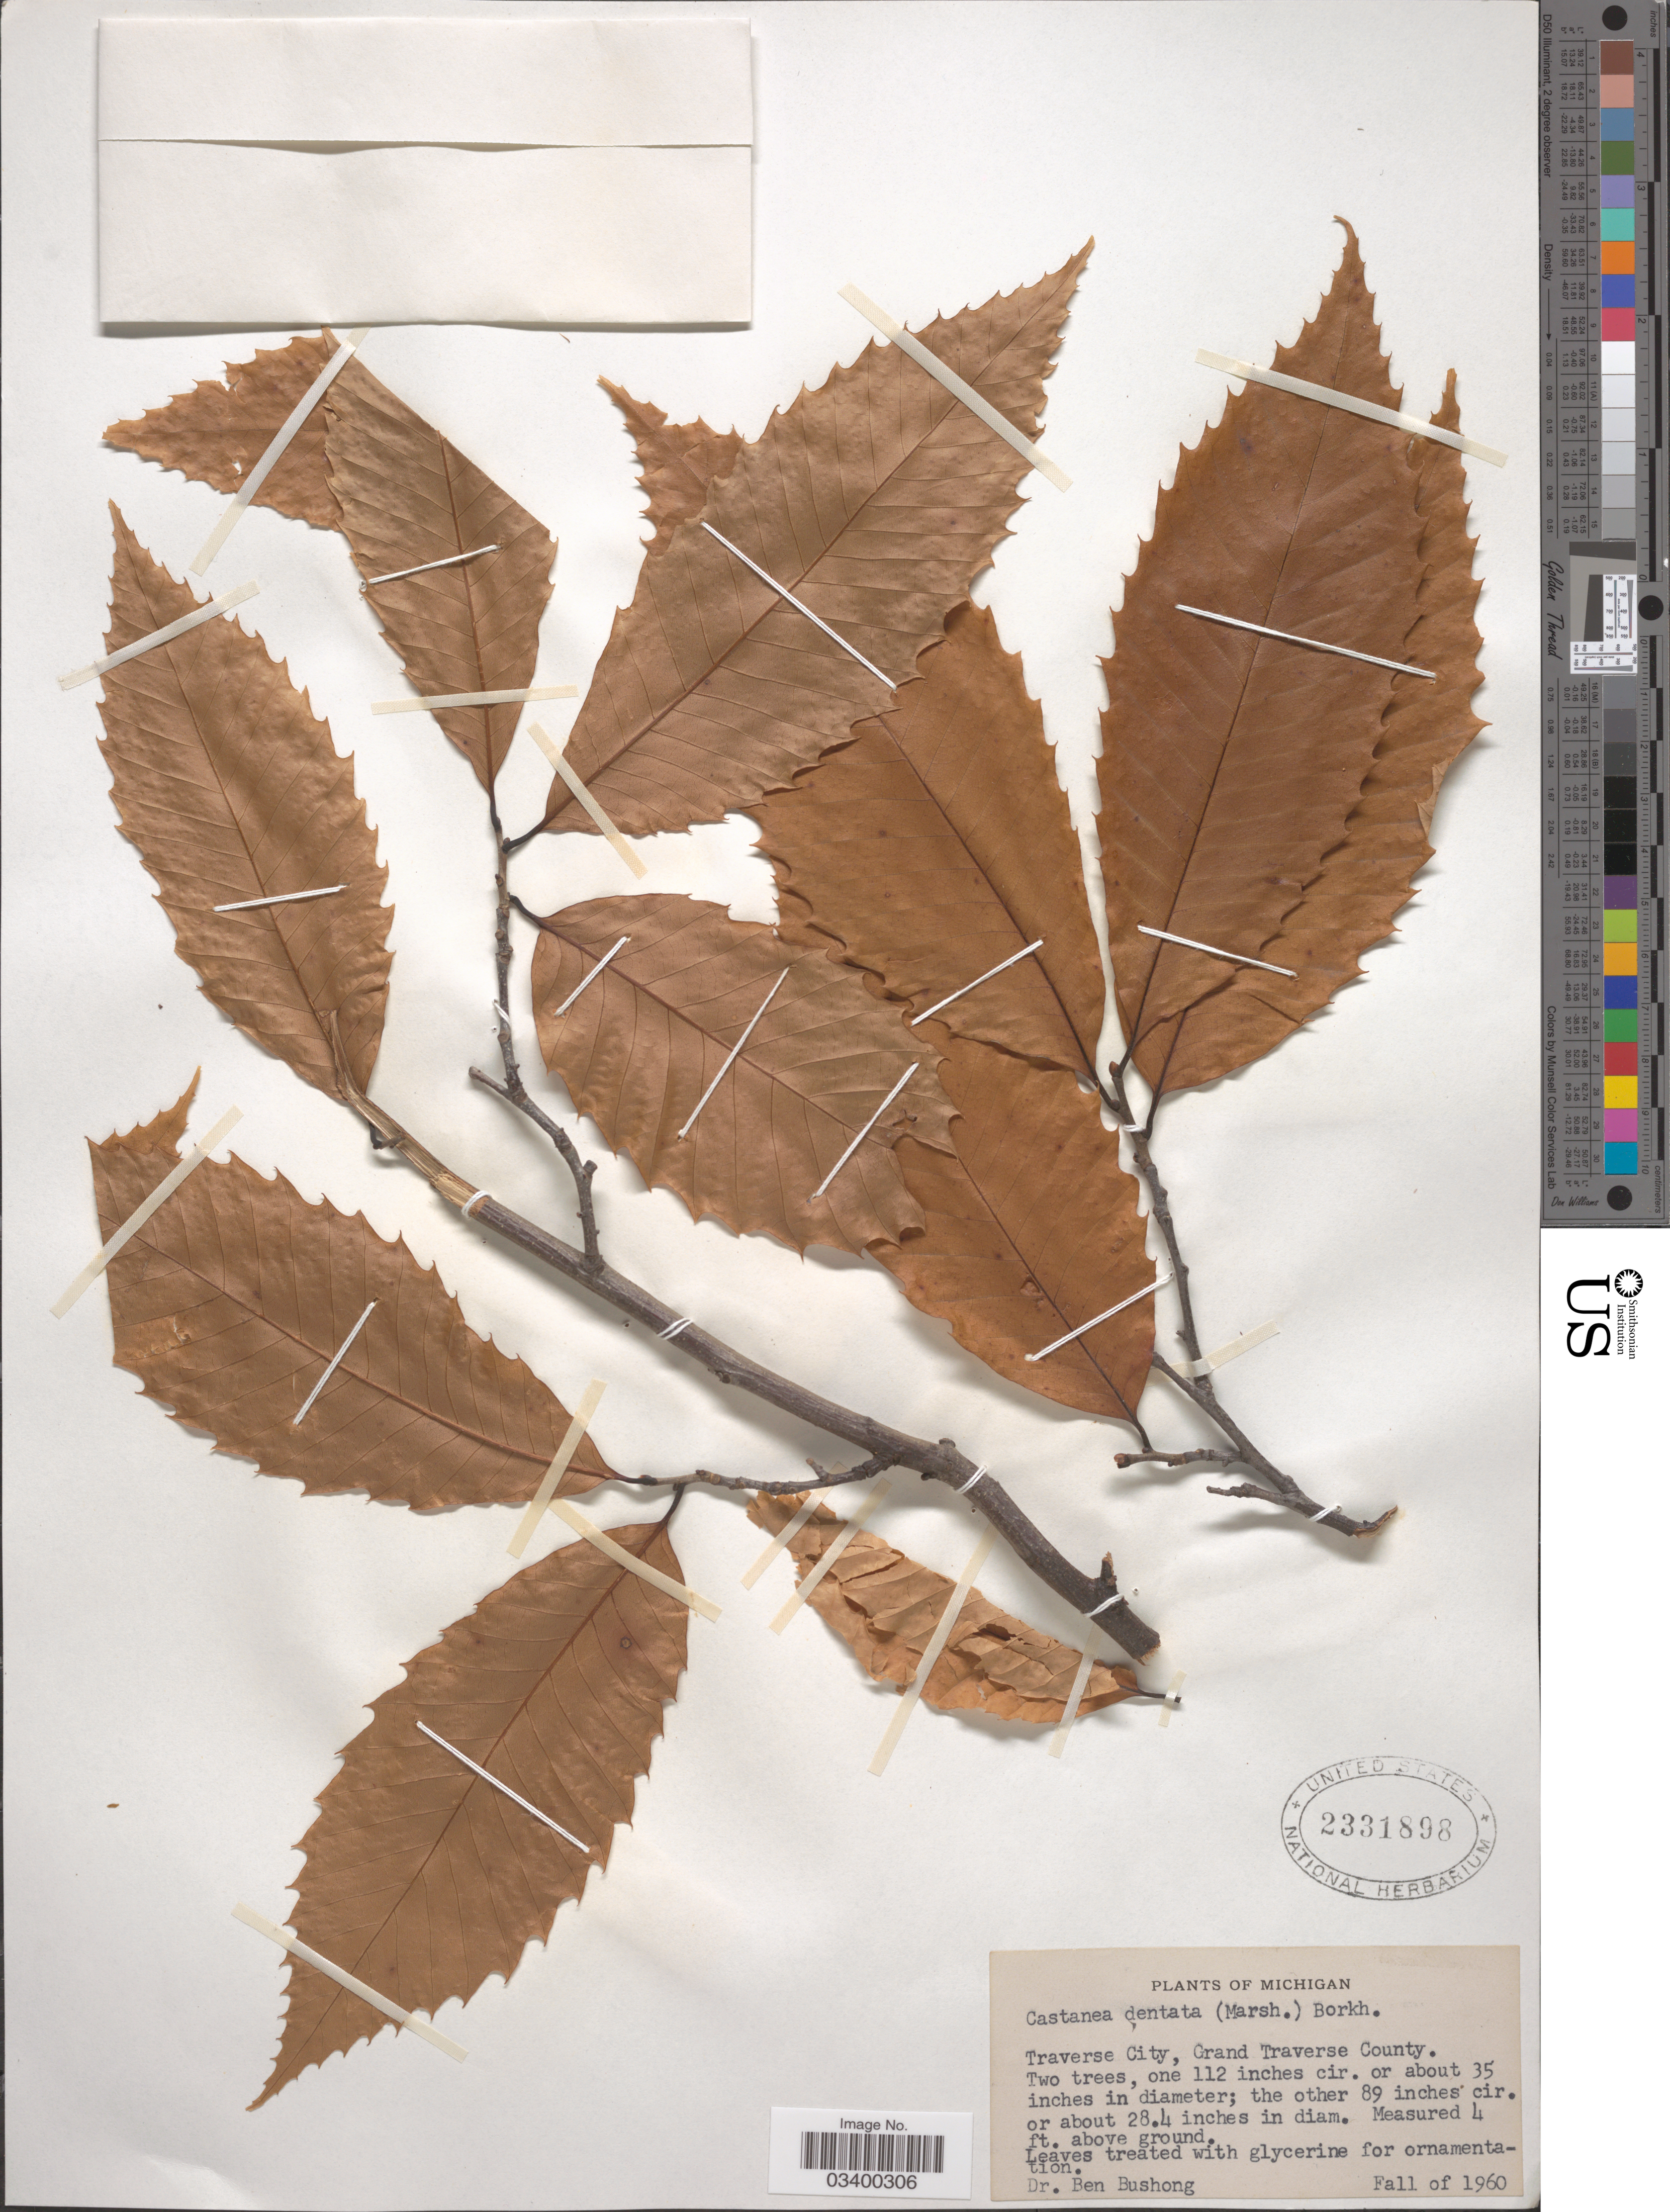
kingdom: Plantae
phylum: Tracheophyta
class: Magnoliopsida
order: Fagales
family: Fagaceae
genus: Castanea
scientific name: Castanea dentata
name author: (Marshall) Borkh.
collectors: B. Bushong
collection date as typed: Fall 1960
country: United States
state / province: Michigan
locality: Traverse City, Grand Traverse County.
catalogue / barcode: US 2331898